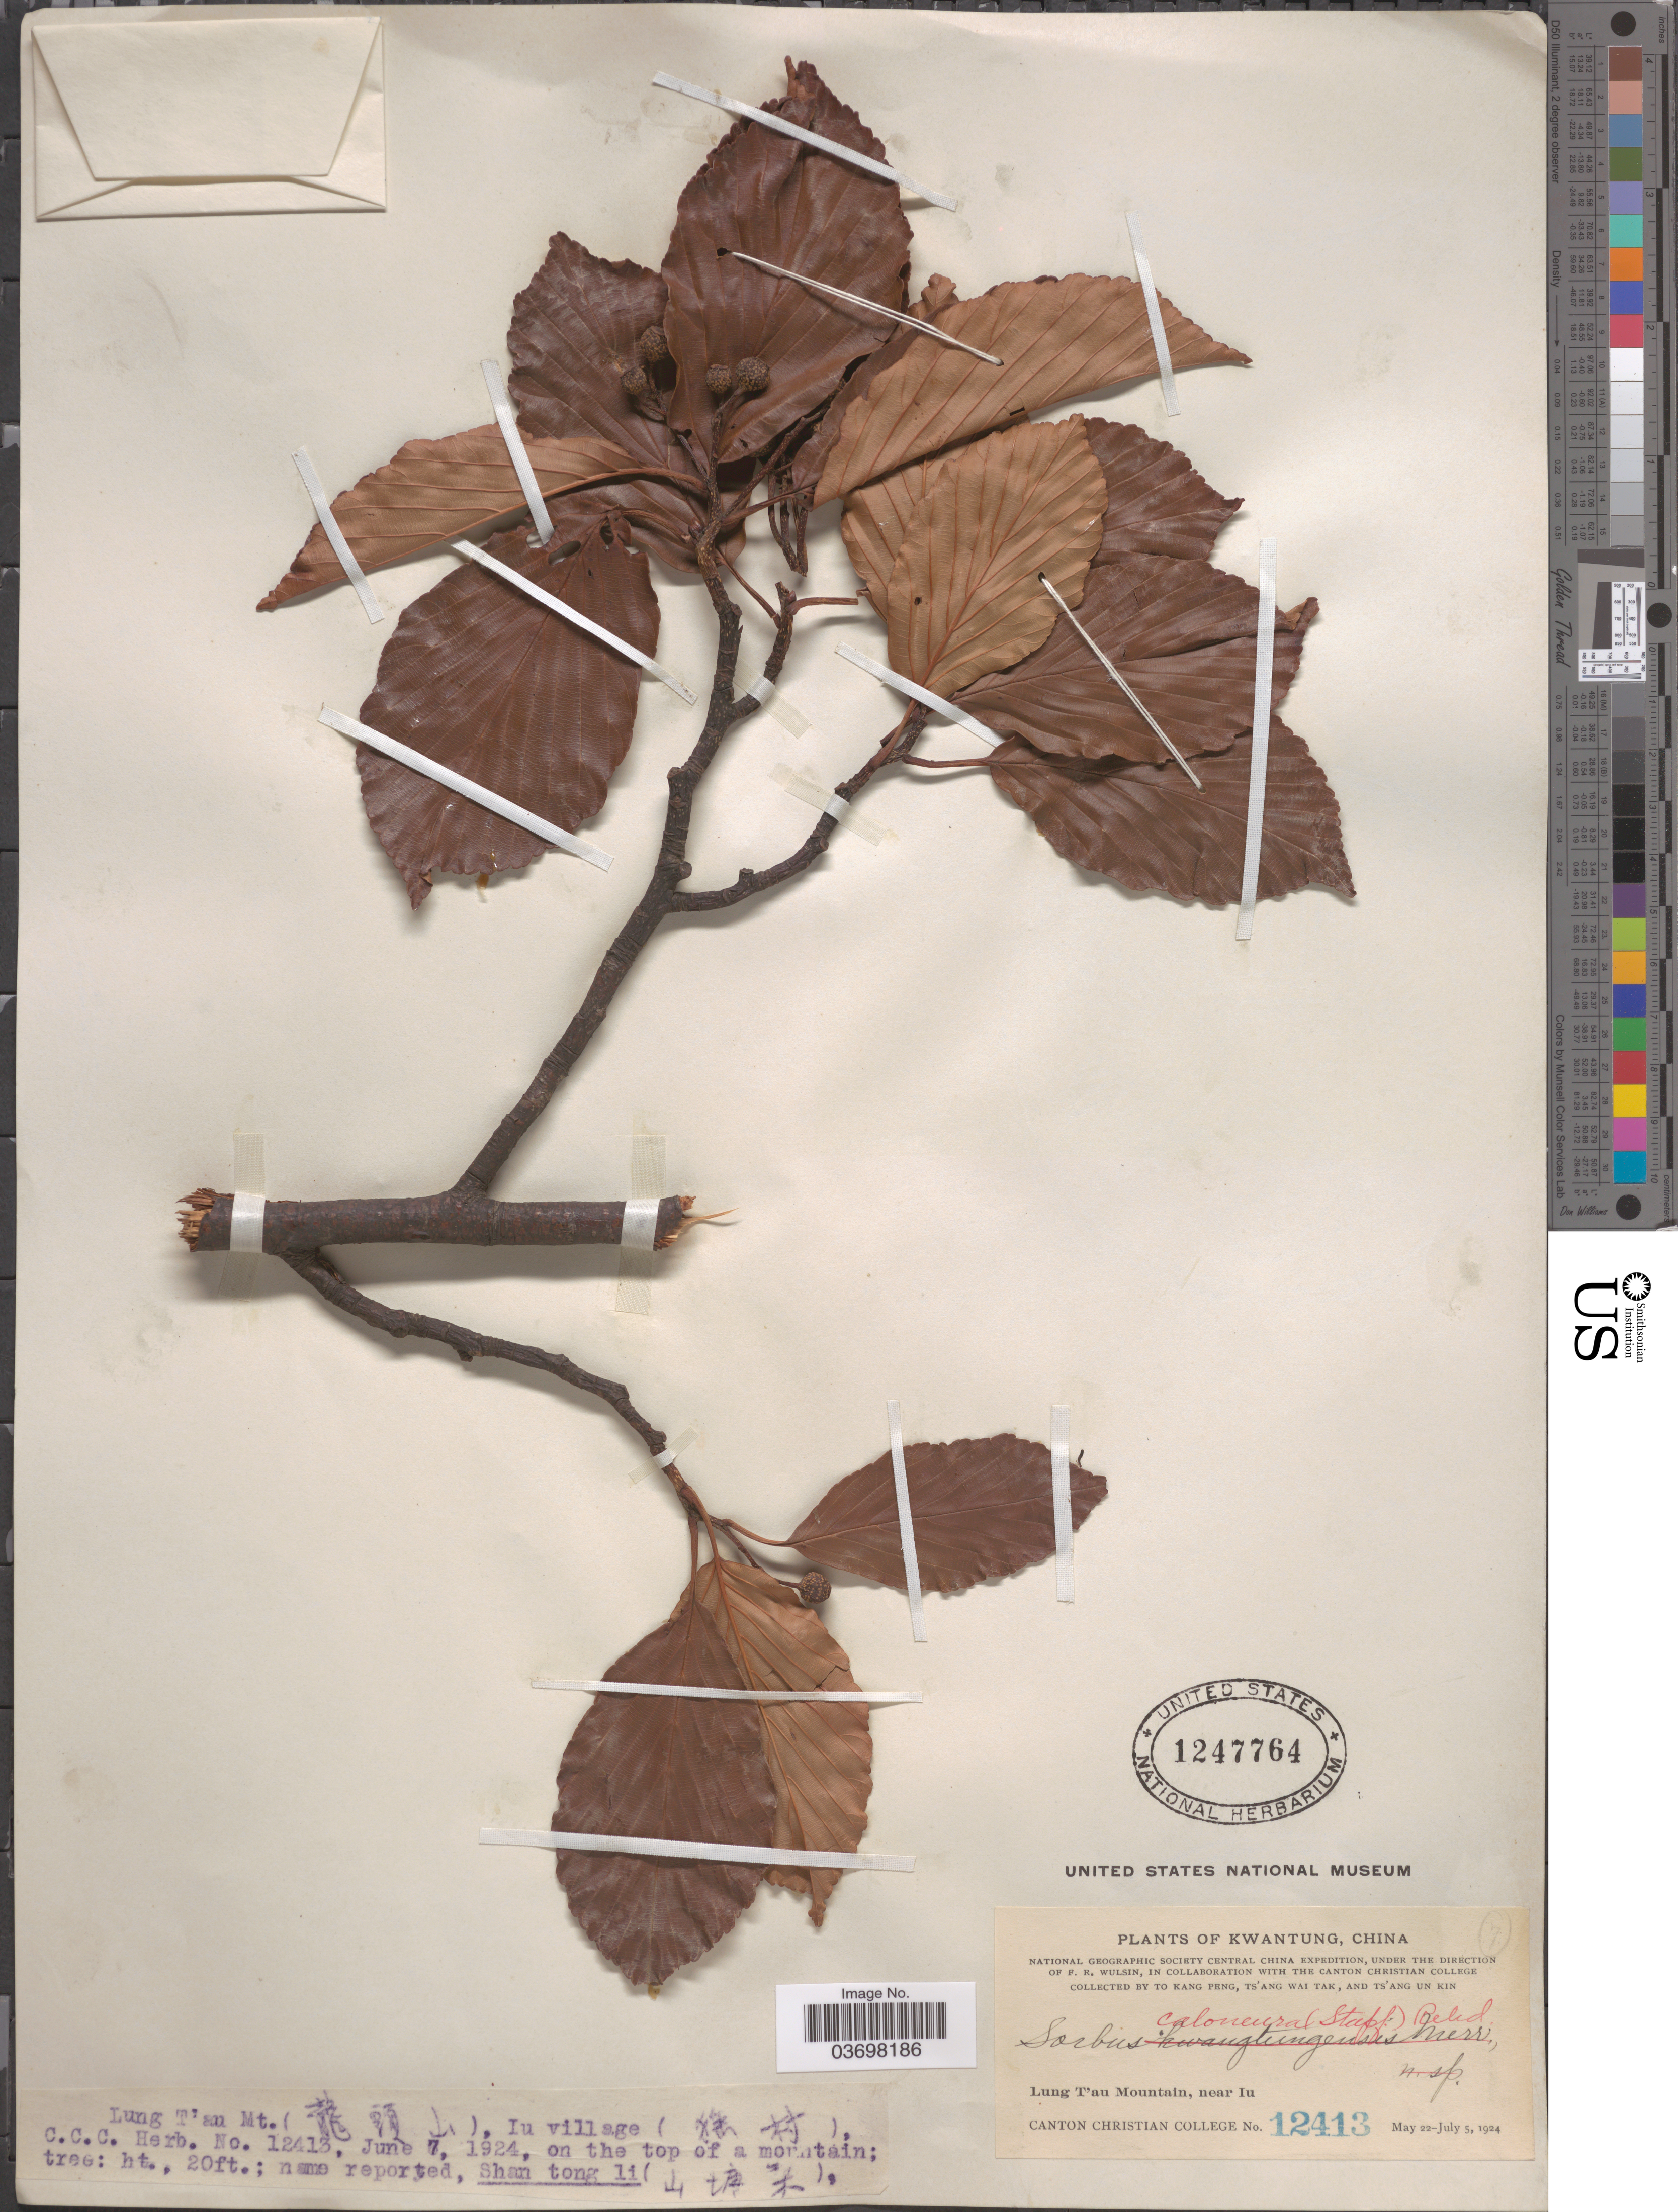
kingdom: Plantae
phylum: Tracheophyta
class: Magnoliopsida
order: Rosales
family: Rosaceae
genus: Sorbus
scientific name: Sorbus caloneura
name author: (Stapf) Rehder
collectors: T. K. Peng, W. T. Tsang & Ts' Ang Un Kin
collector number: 12413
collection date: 1924-06-07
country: China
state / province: Guangdong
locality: Kwantung. Lung T'au Mountain (X), near Iu. Iu village (X), on the top of a mountain.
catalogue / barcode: US 1247764